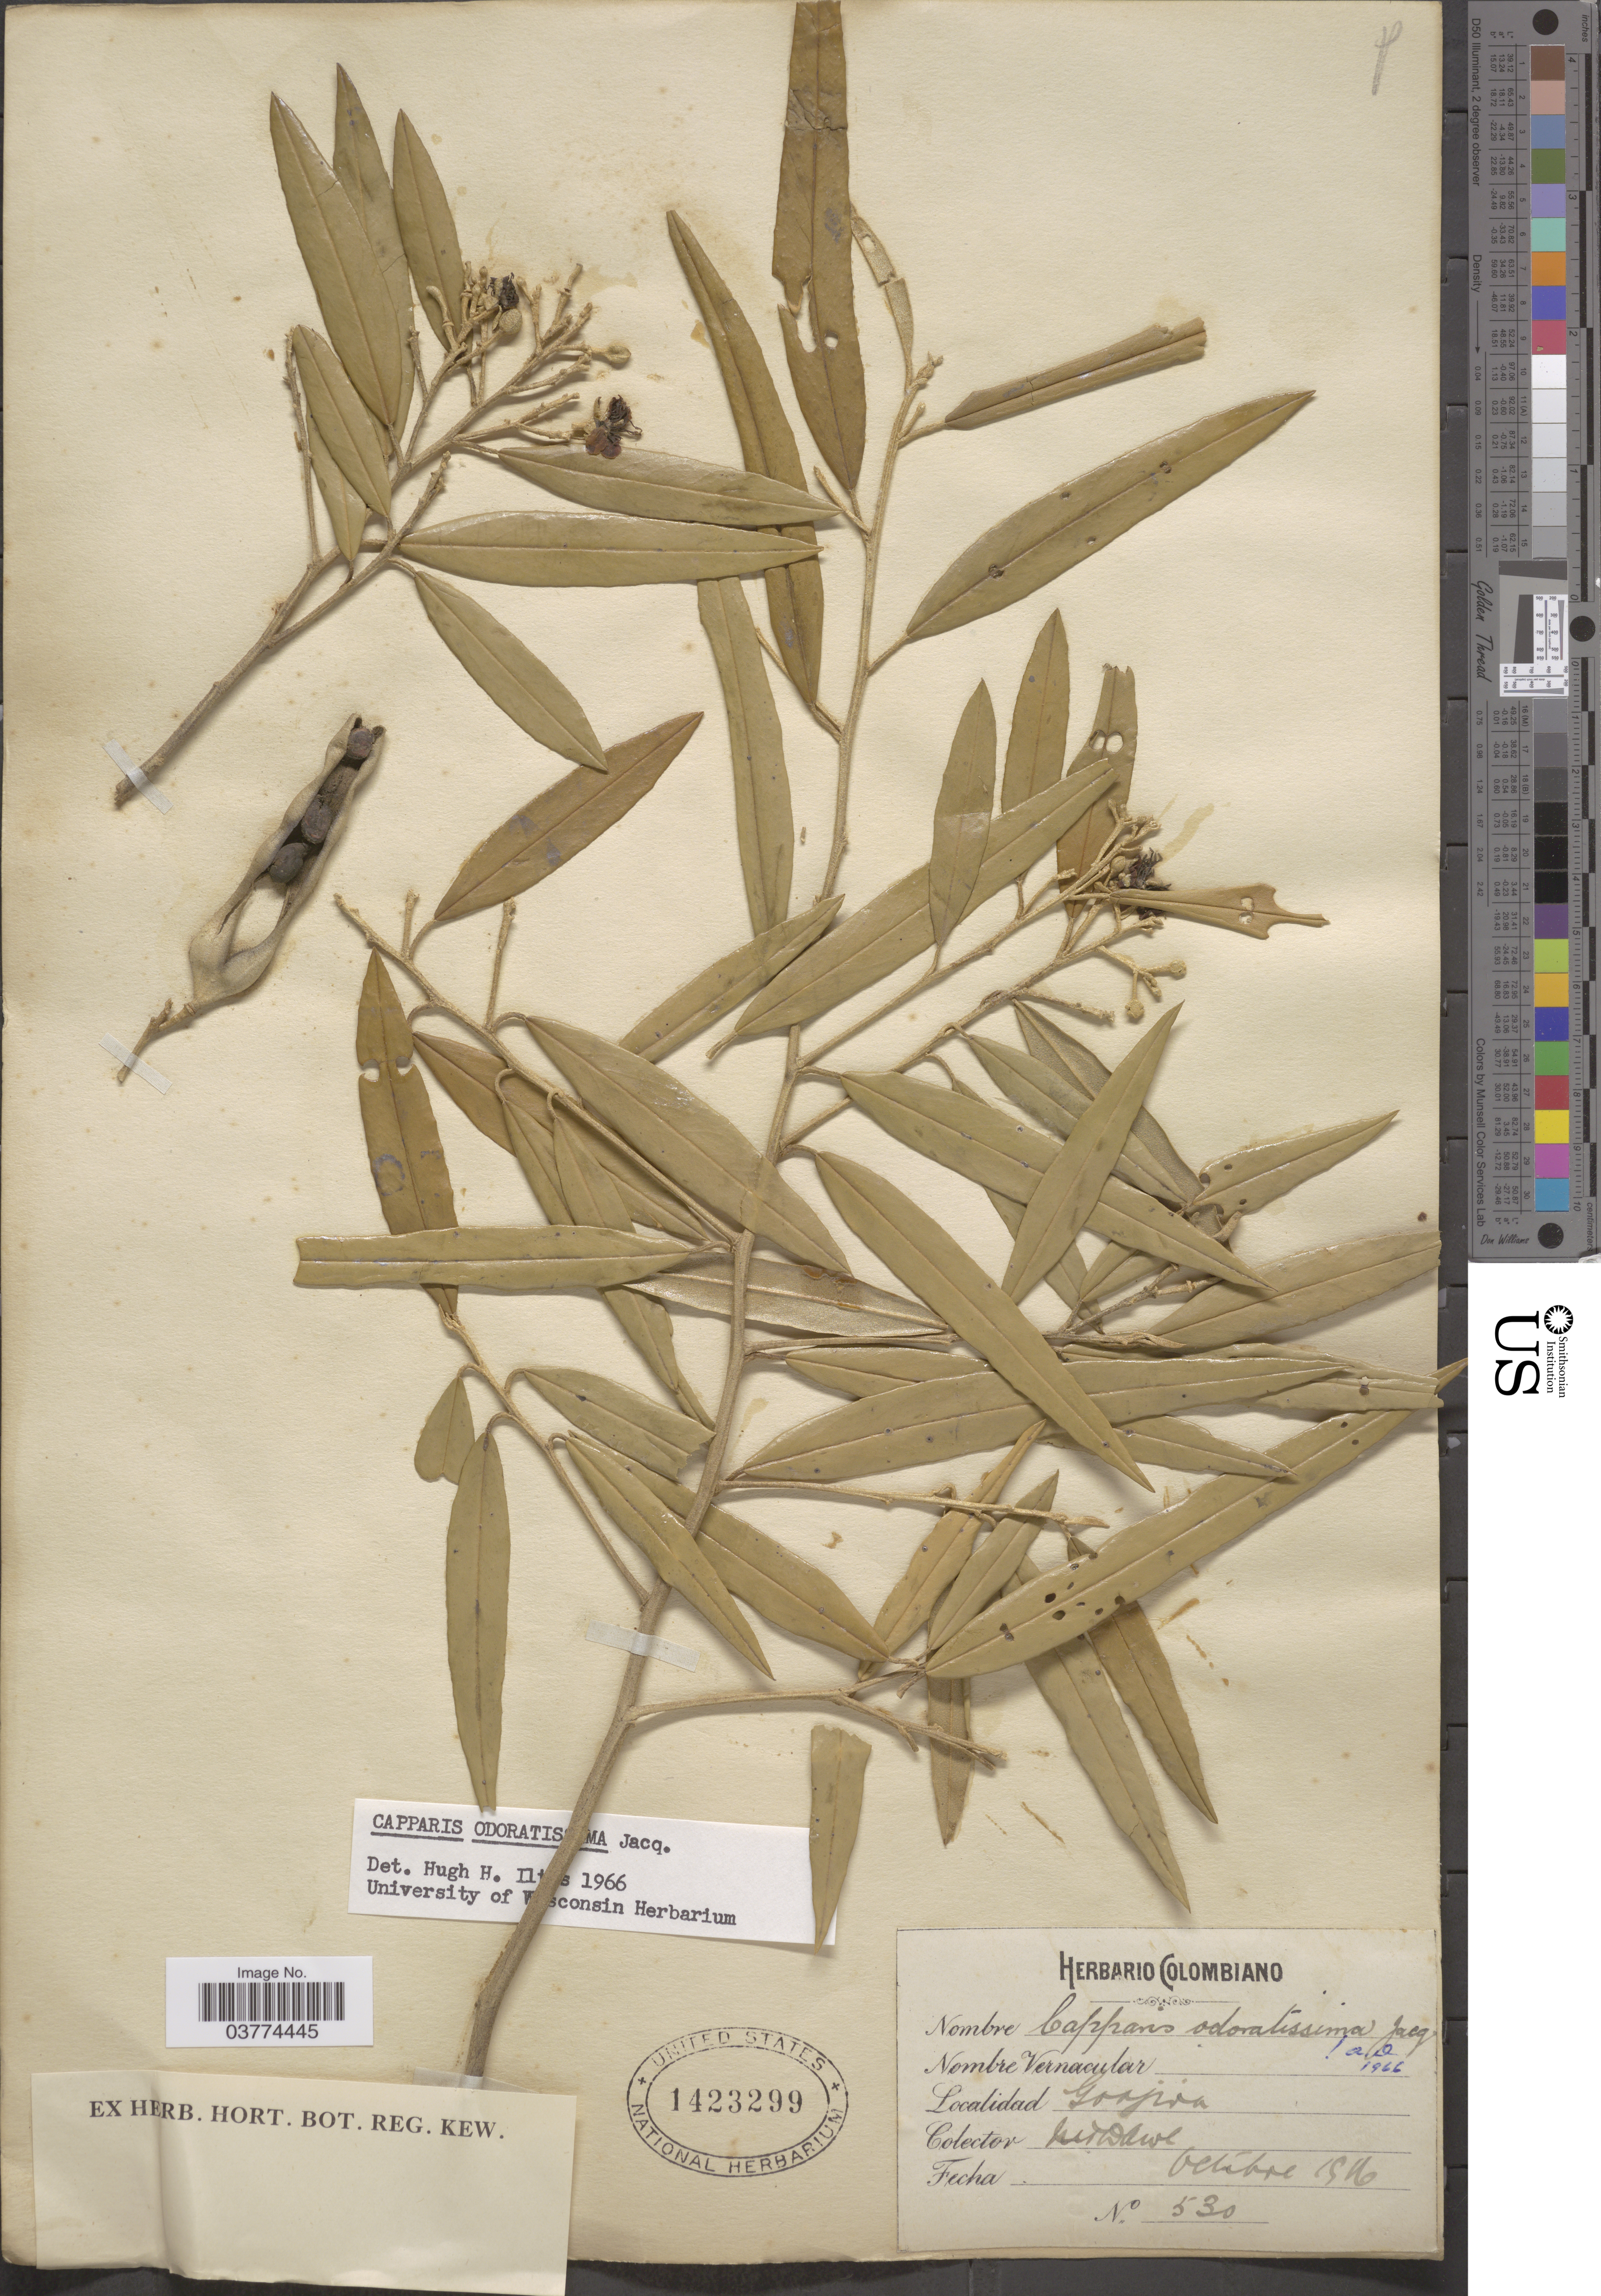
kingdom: Plantae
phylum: Tracheophyta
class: Magnoliopsida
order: Brassicales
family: Capparaceae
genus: Quadrella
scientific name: Quadrella odoratissima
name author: (Jacq.) Hutch.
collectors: M. T. Dawe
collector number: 530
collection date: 1916-10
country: Colombia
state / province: La Guajira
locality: Guajira.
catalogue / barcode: US 1423299